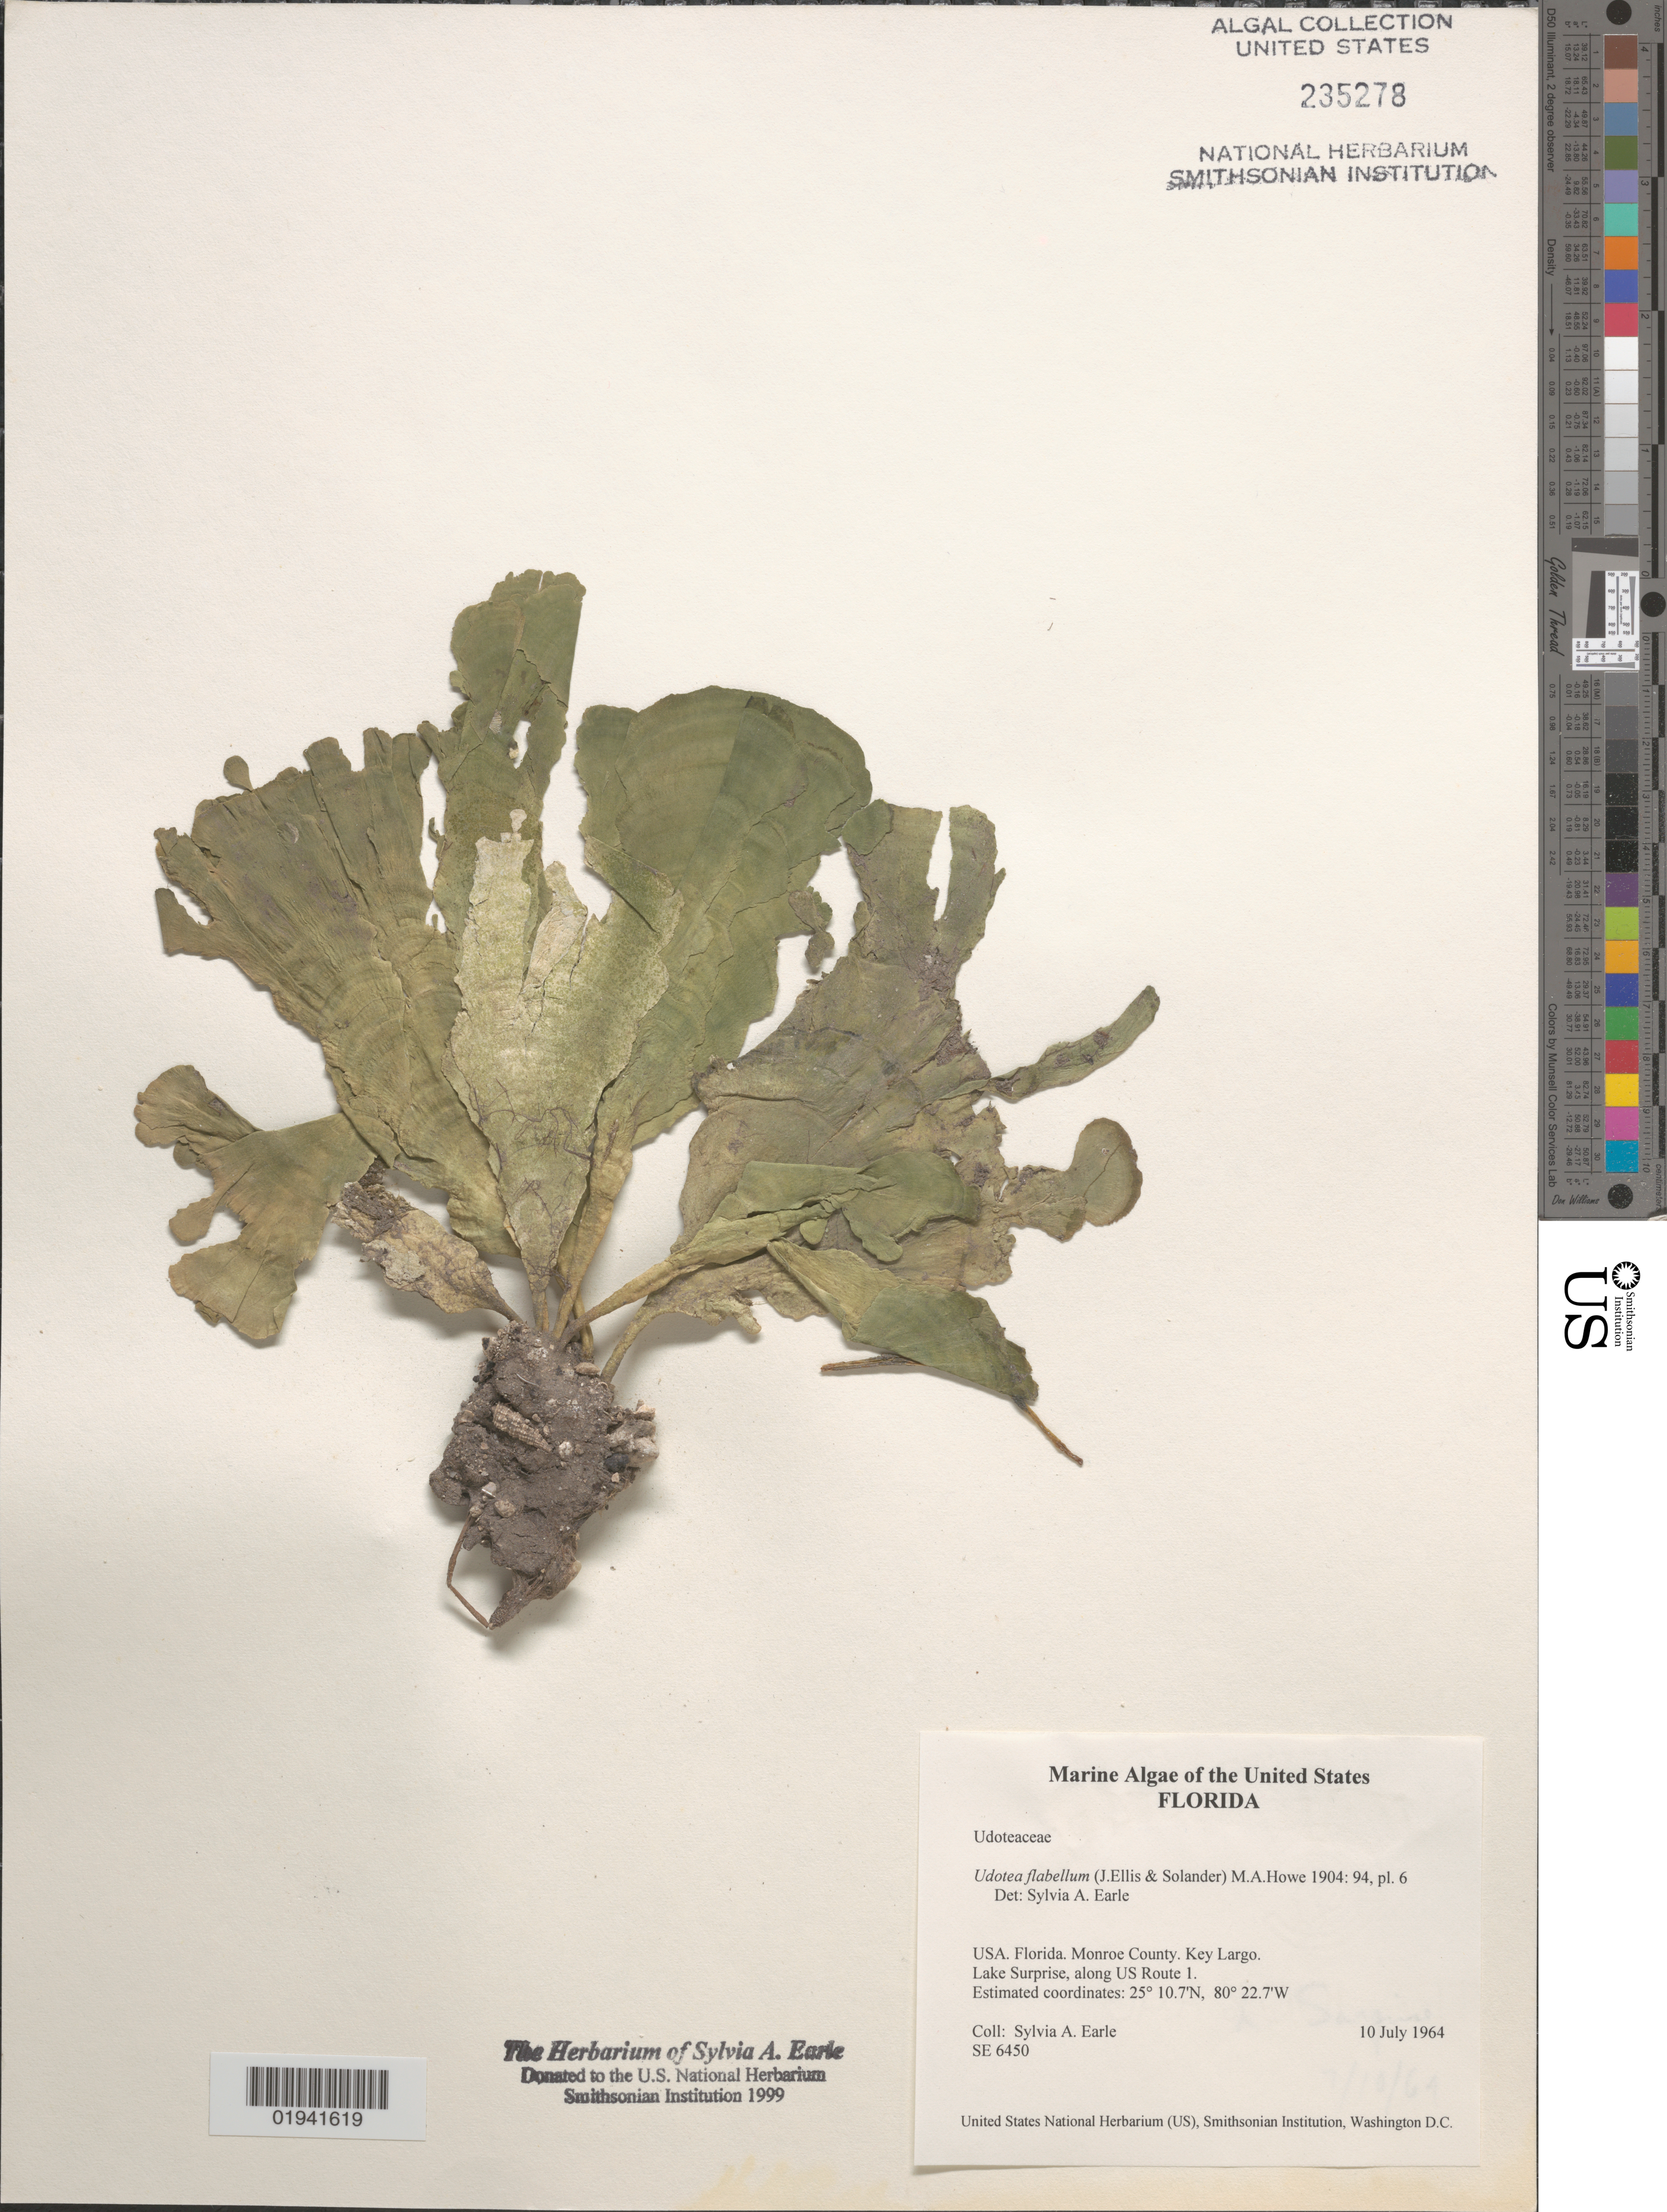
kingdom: Plantae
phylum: Chlorophyta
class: Ulvophyceae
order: Bryopsidales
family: Udoteaceae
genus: Udotea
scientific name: Udotea flabellum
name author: (J. Ellis & Sol.) M. Howe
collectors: S. A. Earle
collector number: SE6450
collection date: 1964-07-10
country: United States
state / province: Florida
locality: Monroe County. Key Largo. Lake Surprise, along US Route 1.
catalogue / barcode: US 235278